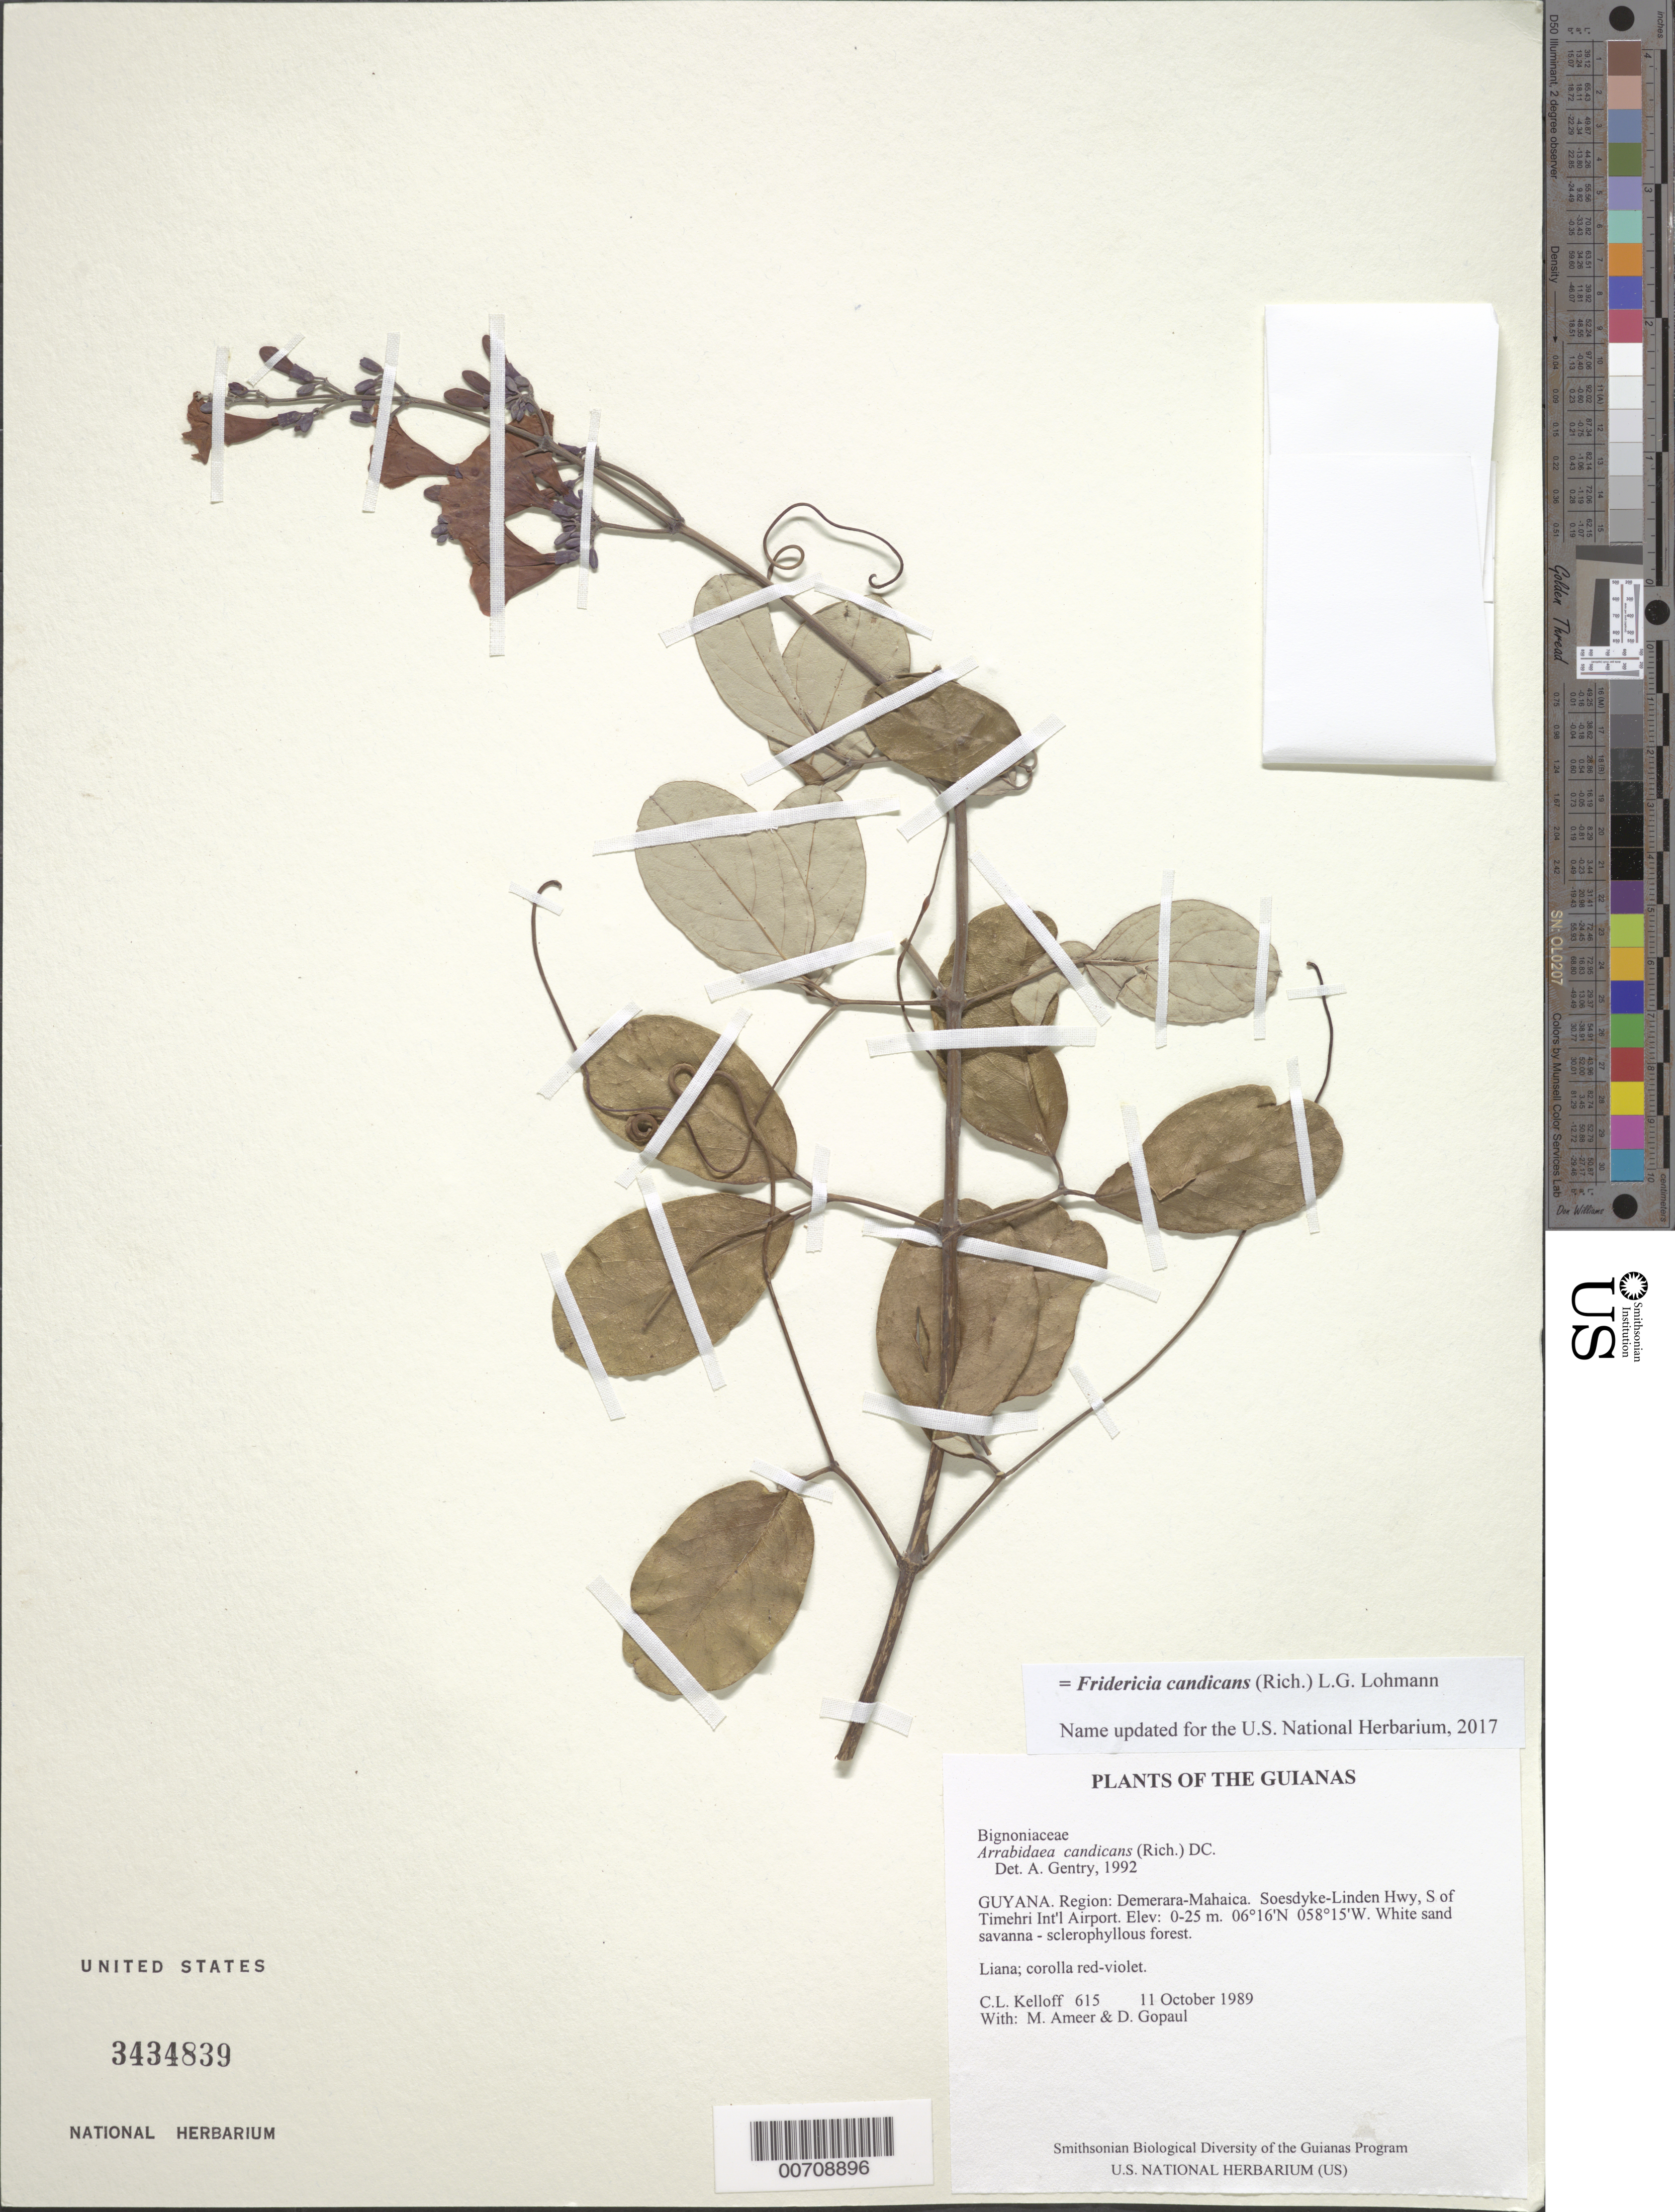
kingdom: Plantae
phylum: Tracheophyta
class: Magnoliopsida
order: Lamiales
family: Bignoniaceae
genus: Arrabidaea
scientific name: Arrabidaea candicans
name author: (Rich.) DC.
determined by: Gentry, A. H.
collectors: C. L. Kelloff, M. Ameer & D. Gopaul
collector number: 615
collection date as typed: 11 October 1989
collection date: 1989-10-11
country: Guyana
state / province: Demerara-Mahaica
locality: Soesdyke-Linden Hwy, S of Timehri Int'l Airport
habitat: White sand savanna - sclerophyllous forest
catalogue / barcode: US 3434839